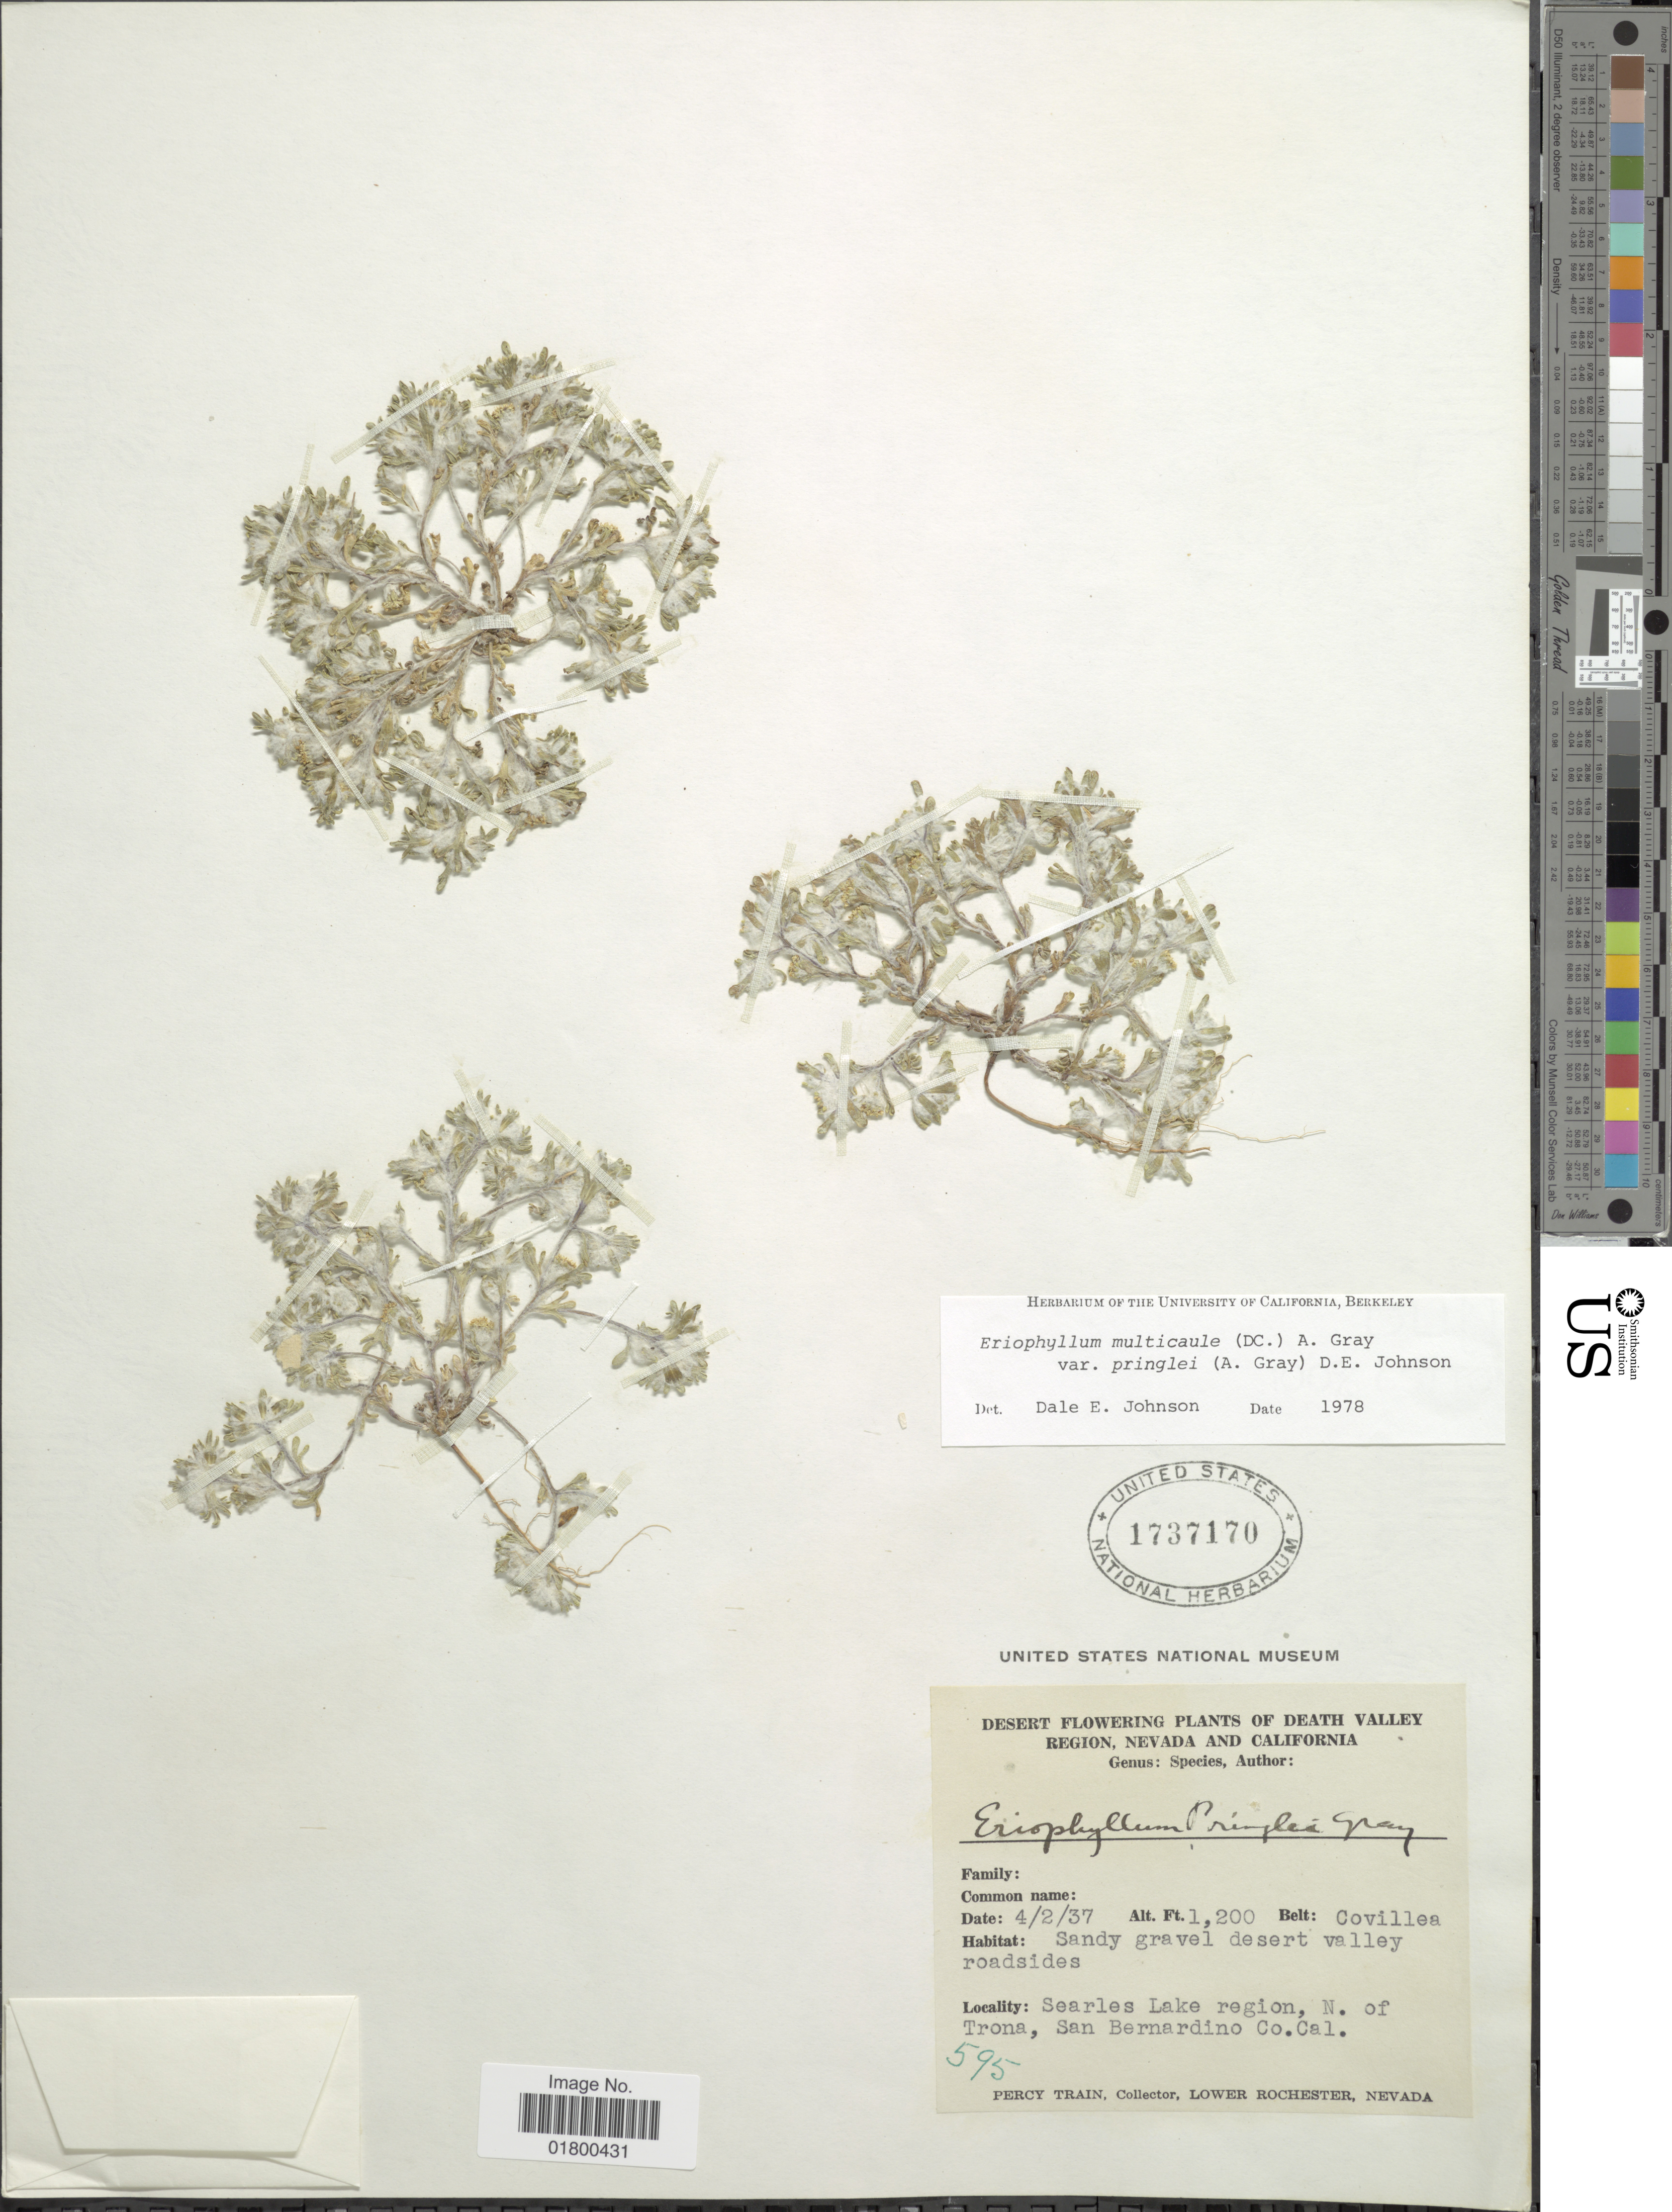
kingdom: Plantae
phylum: Tracheophyta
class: Magnoliopsida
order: Asterales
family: Asteraceae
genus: Eriophyllum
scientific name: Eriophyllum multicaule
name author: (DC.) A. Gray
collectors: P. Train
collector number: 595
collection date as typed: Transcribed d/m/y: 2/4/37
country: United States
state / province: California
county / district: San Bernardino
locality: Searles Lake region, N. of Trona, San Bernardino Co., Cal.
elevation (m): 366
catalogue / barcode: US 1737170